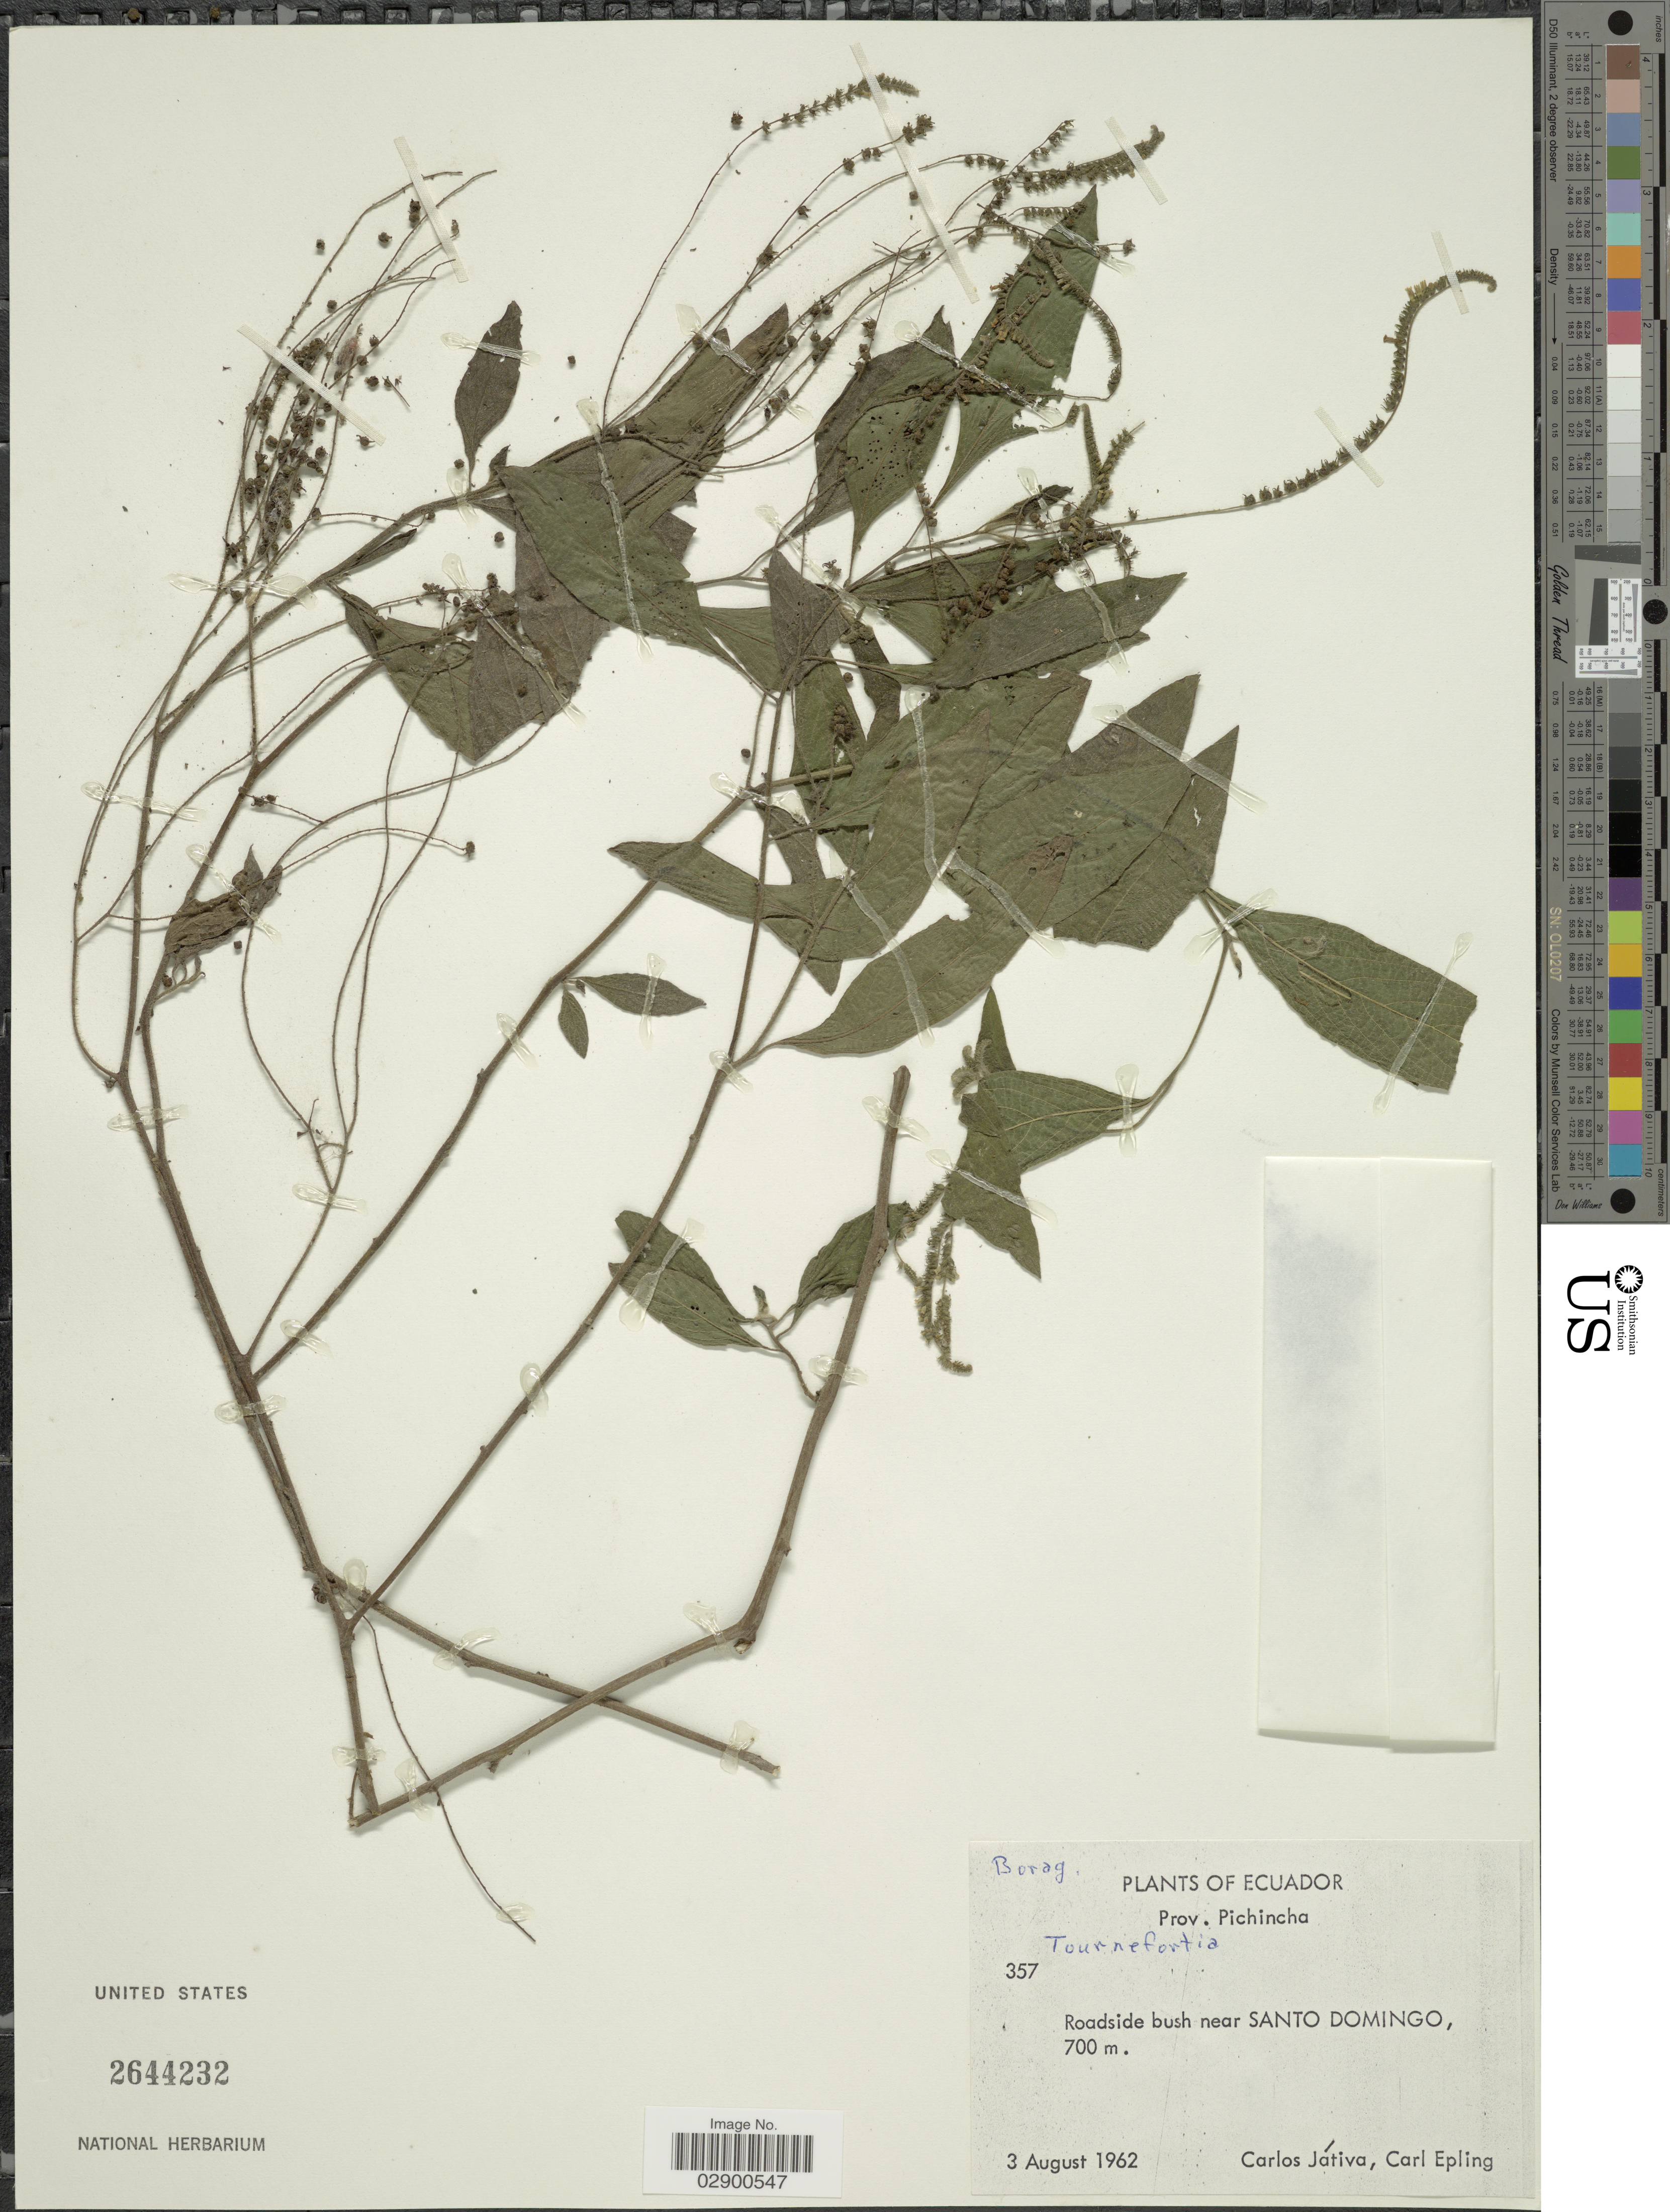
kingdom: Plantae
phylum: Tracheophyta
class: Magnoliopsida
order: Boraginales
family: Heliotropiaceae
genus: Heliotropium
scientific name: Heliotropium rufipilum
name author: (Benth.) I.M. Johnst.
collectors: C. D. Játiva & C. C. Epling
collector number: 357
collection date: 1962-08-03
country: Ecuador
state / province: Pichincha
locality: Near Santo Domingo.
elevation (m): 700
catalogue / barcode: US 2644232